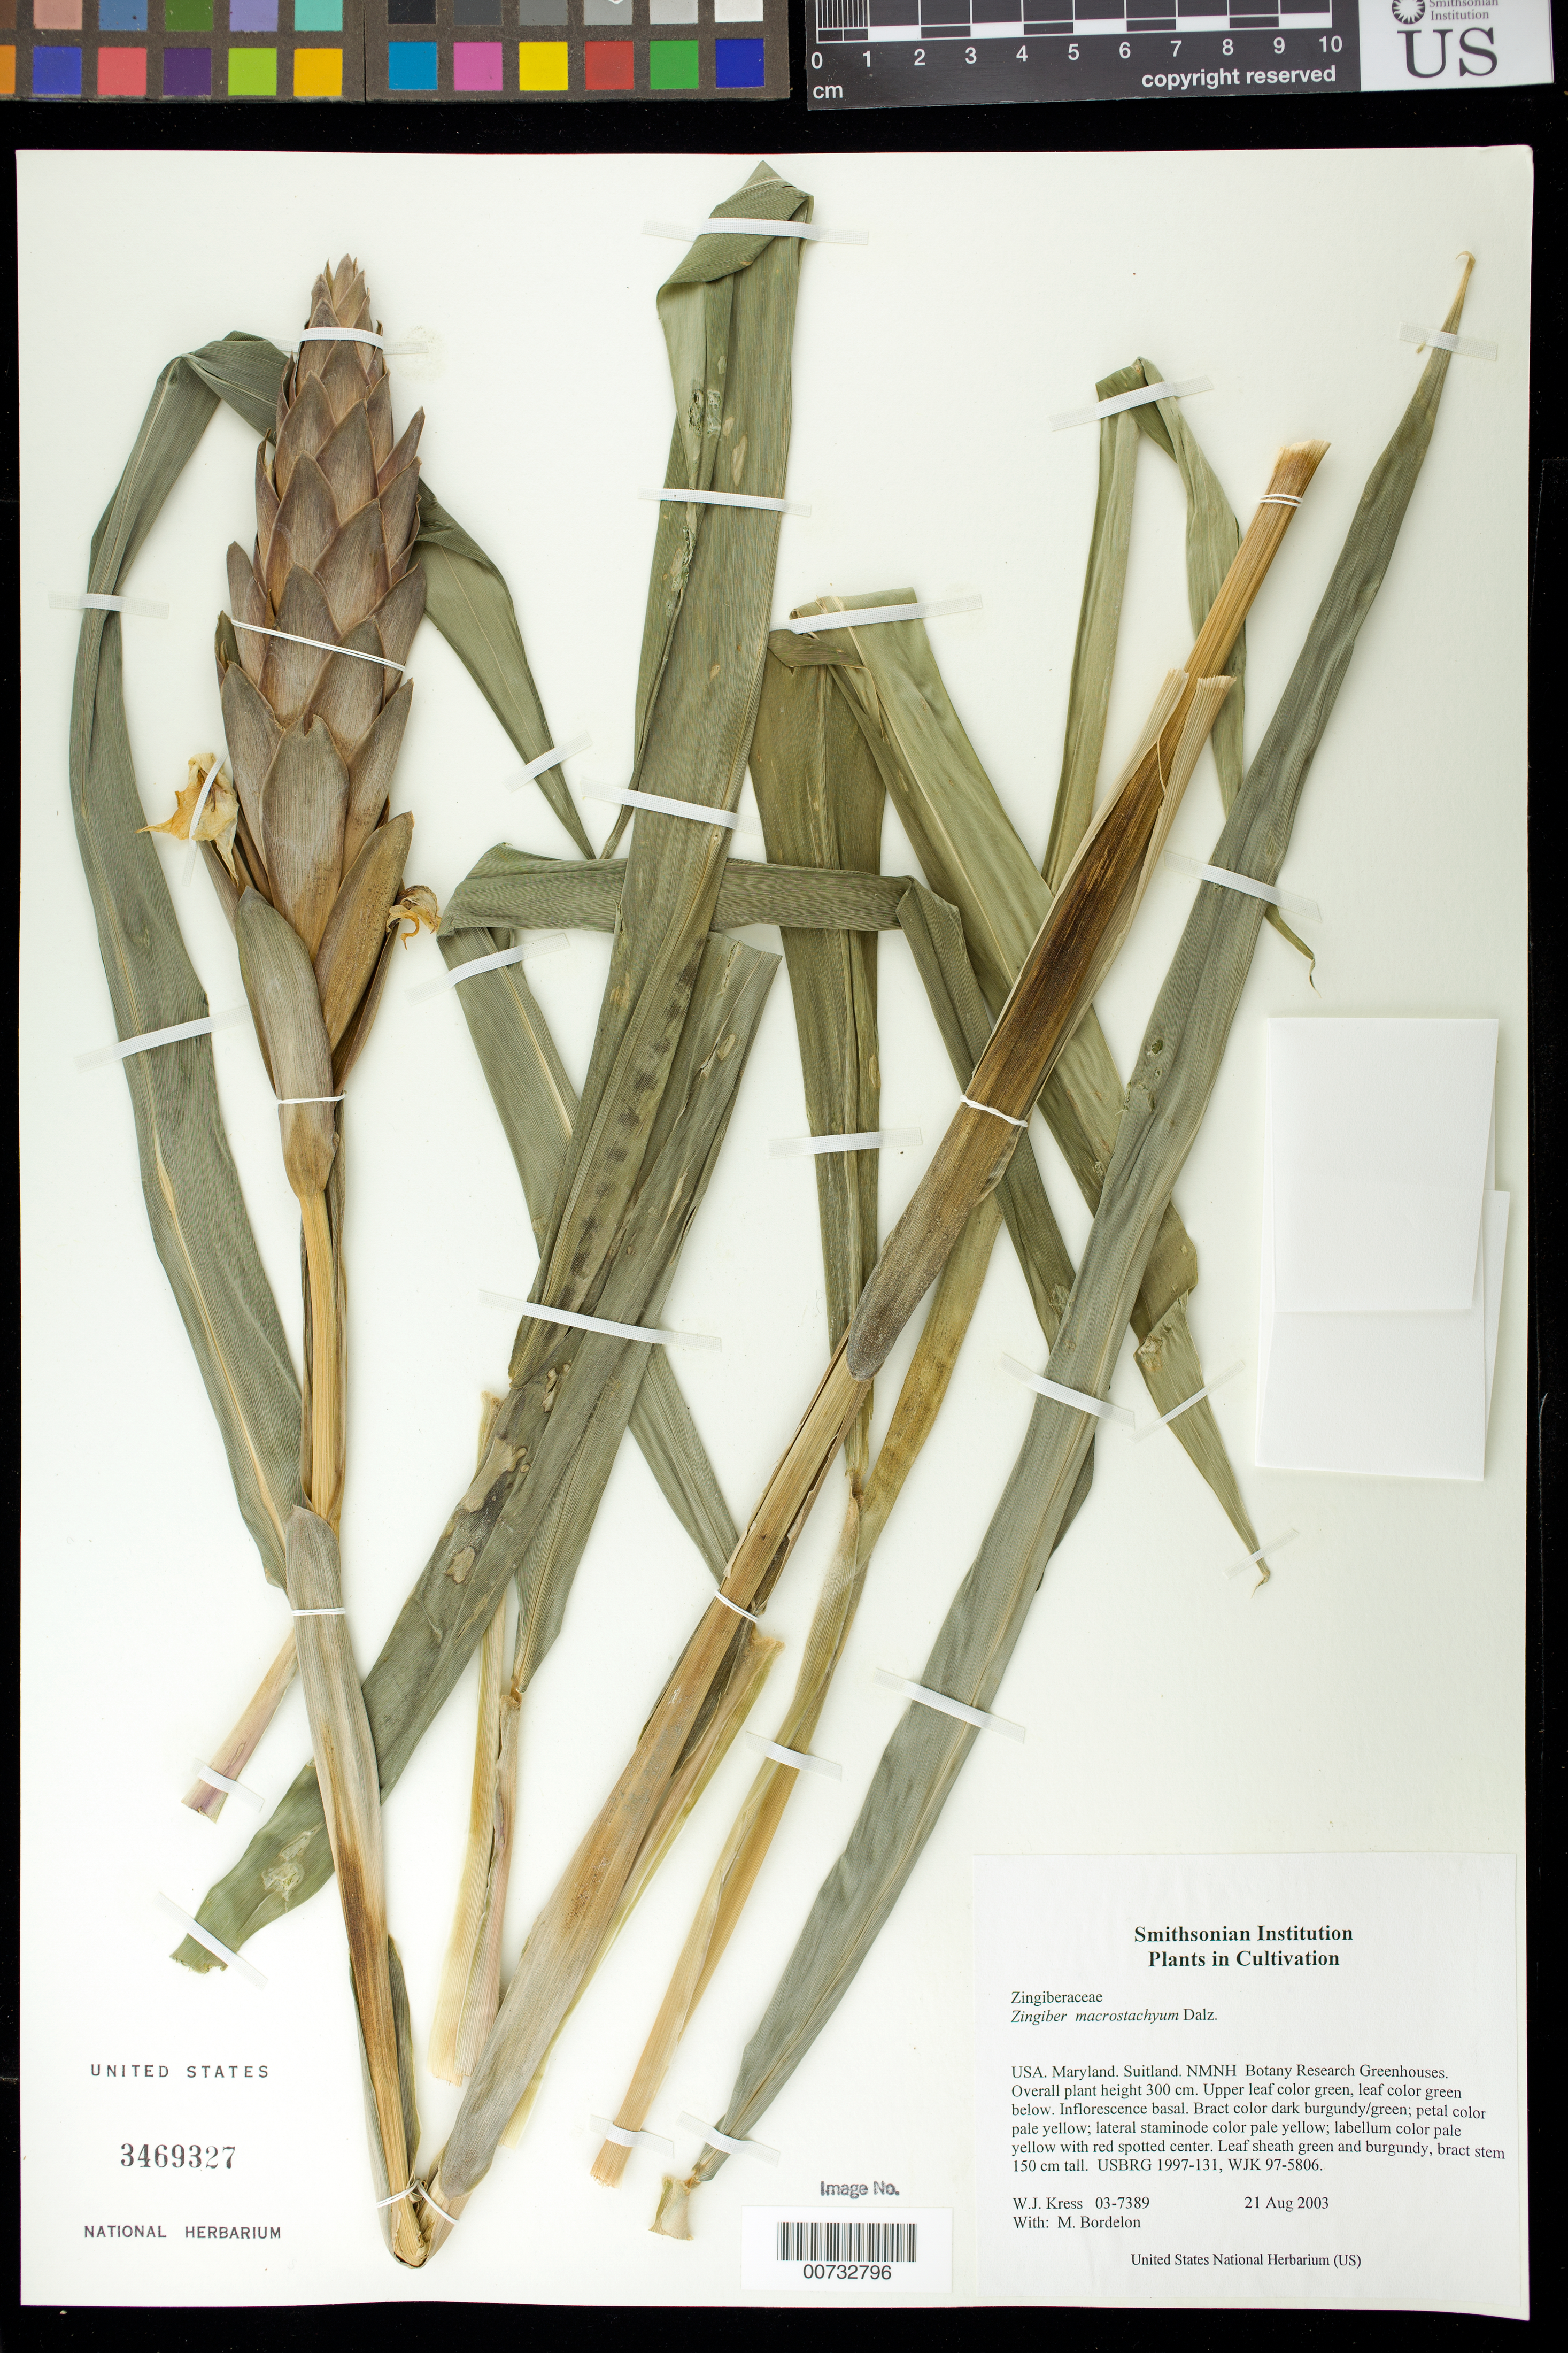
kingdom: Plantae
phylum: Tracheophyta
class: Liliopsida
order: Zingiberales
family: Zingiberaceae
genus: Zingiber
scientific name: Zingiber macrostachyum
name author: Dalzell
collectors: W. J. Kress & M. Bordelon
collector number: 03-7389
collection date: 2003-08-21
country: United States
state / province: Maryland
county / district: Prince George's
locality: NMNH Botany Research Greenhouses. Suitland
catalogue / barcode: US 3469327